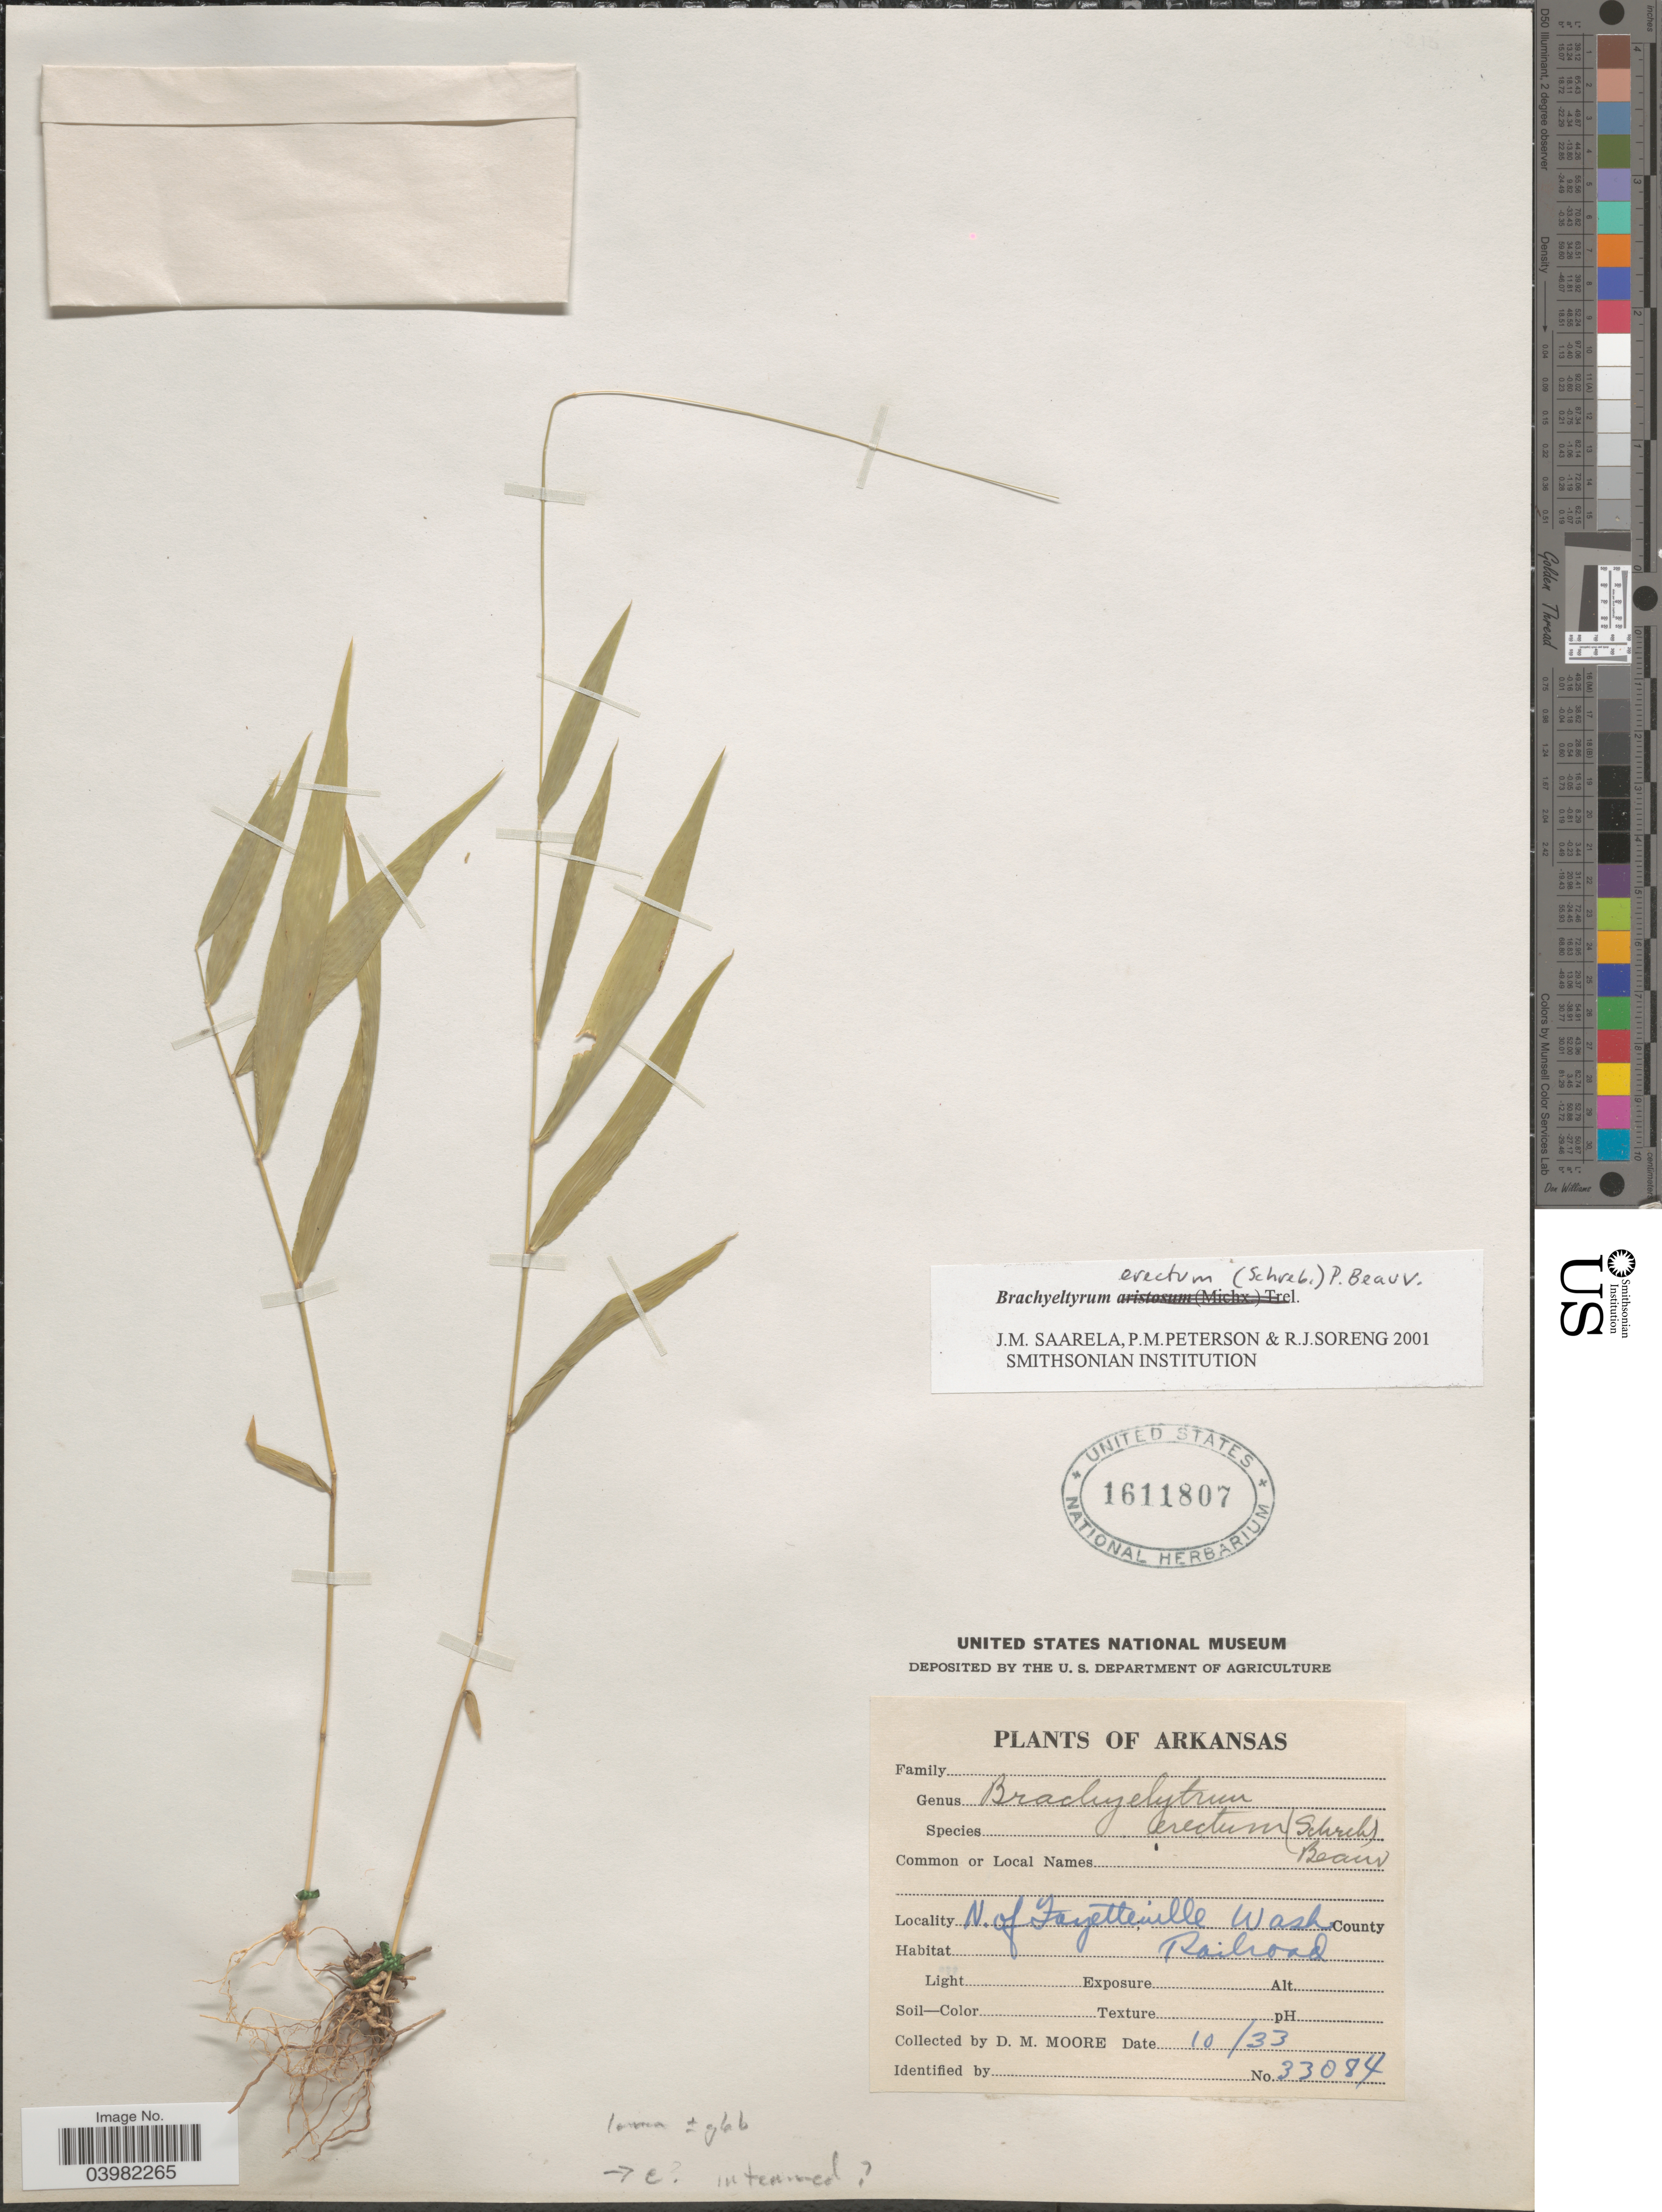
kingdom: Plantae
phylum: Tracheophyta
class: Liliopsida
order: Poales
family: Poaceae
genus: Brachyelytrum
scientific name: Brachyelytrum erectum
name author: (Schreb.) P. Beauv.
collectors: D. Moore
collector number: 33084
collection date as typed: Transcribed d/m/y: /10/33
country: United States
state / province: Arkansas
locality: N. of Fayetteville Wash. County. Railroad.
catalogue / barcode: US 1611807